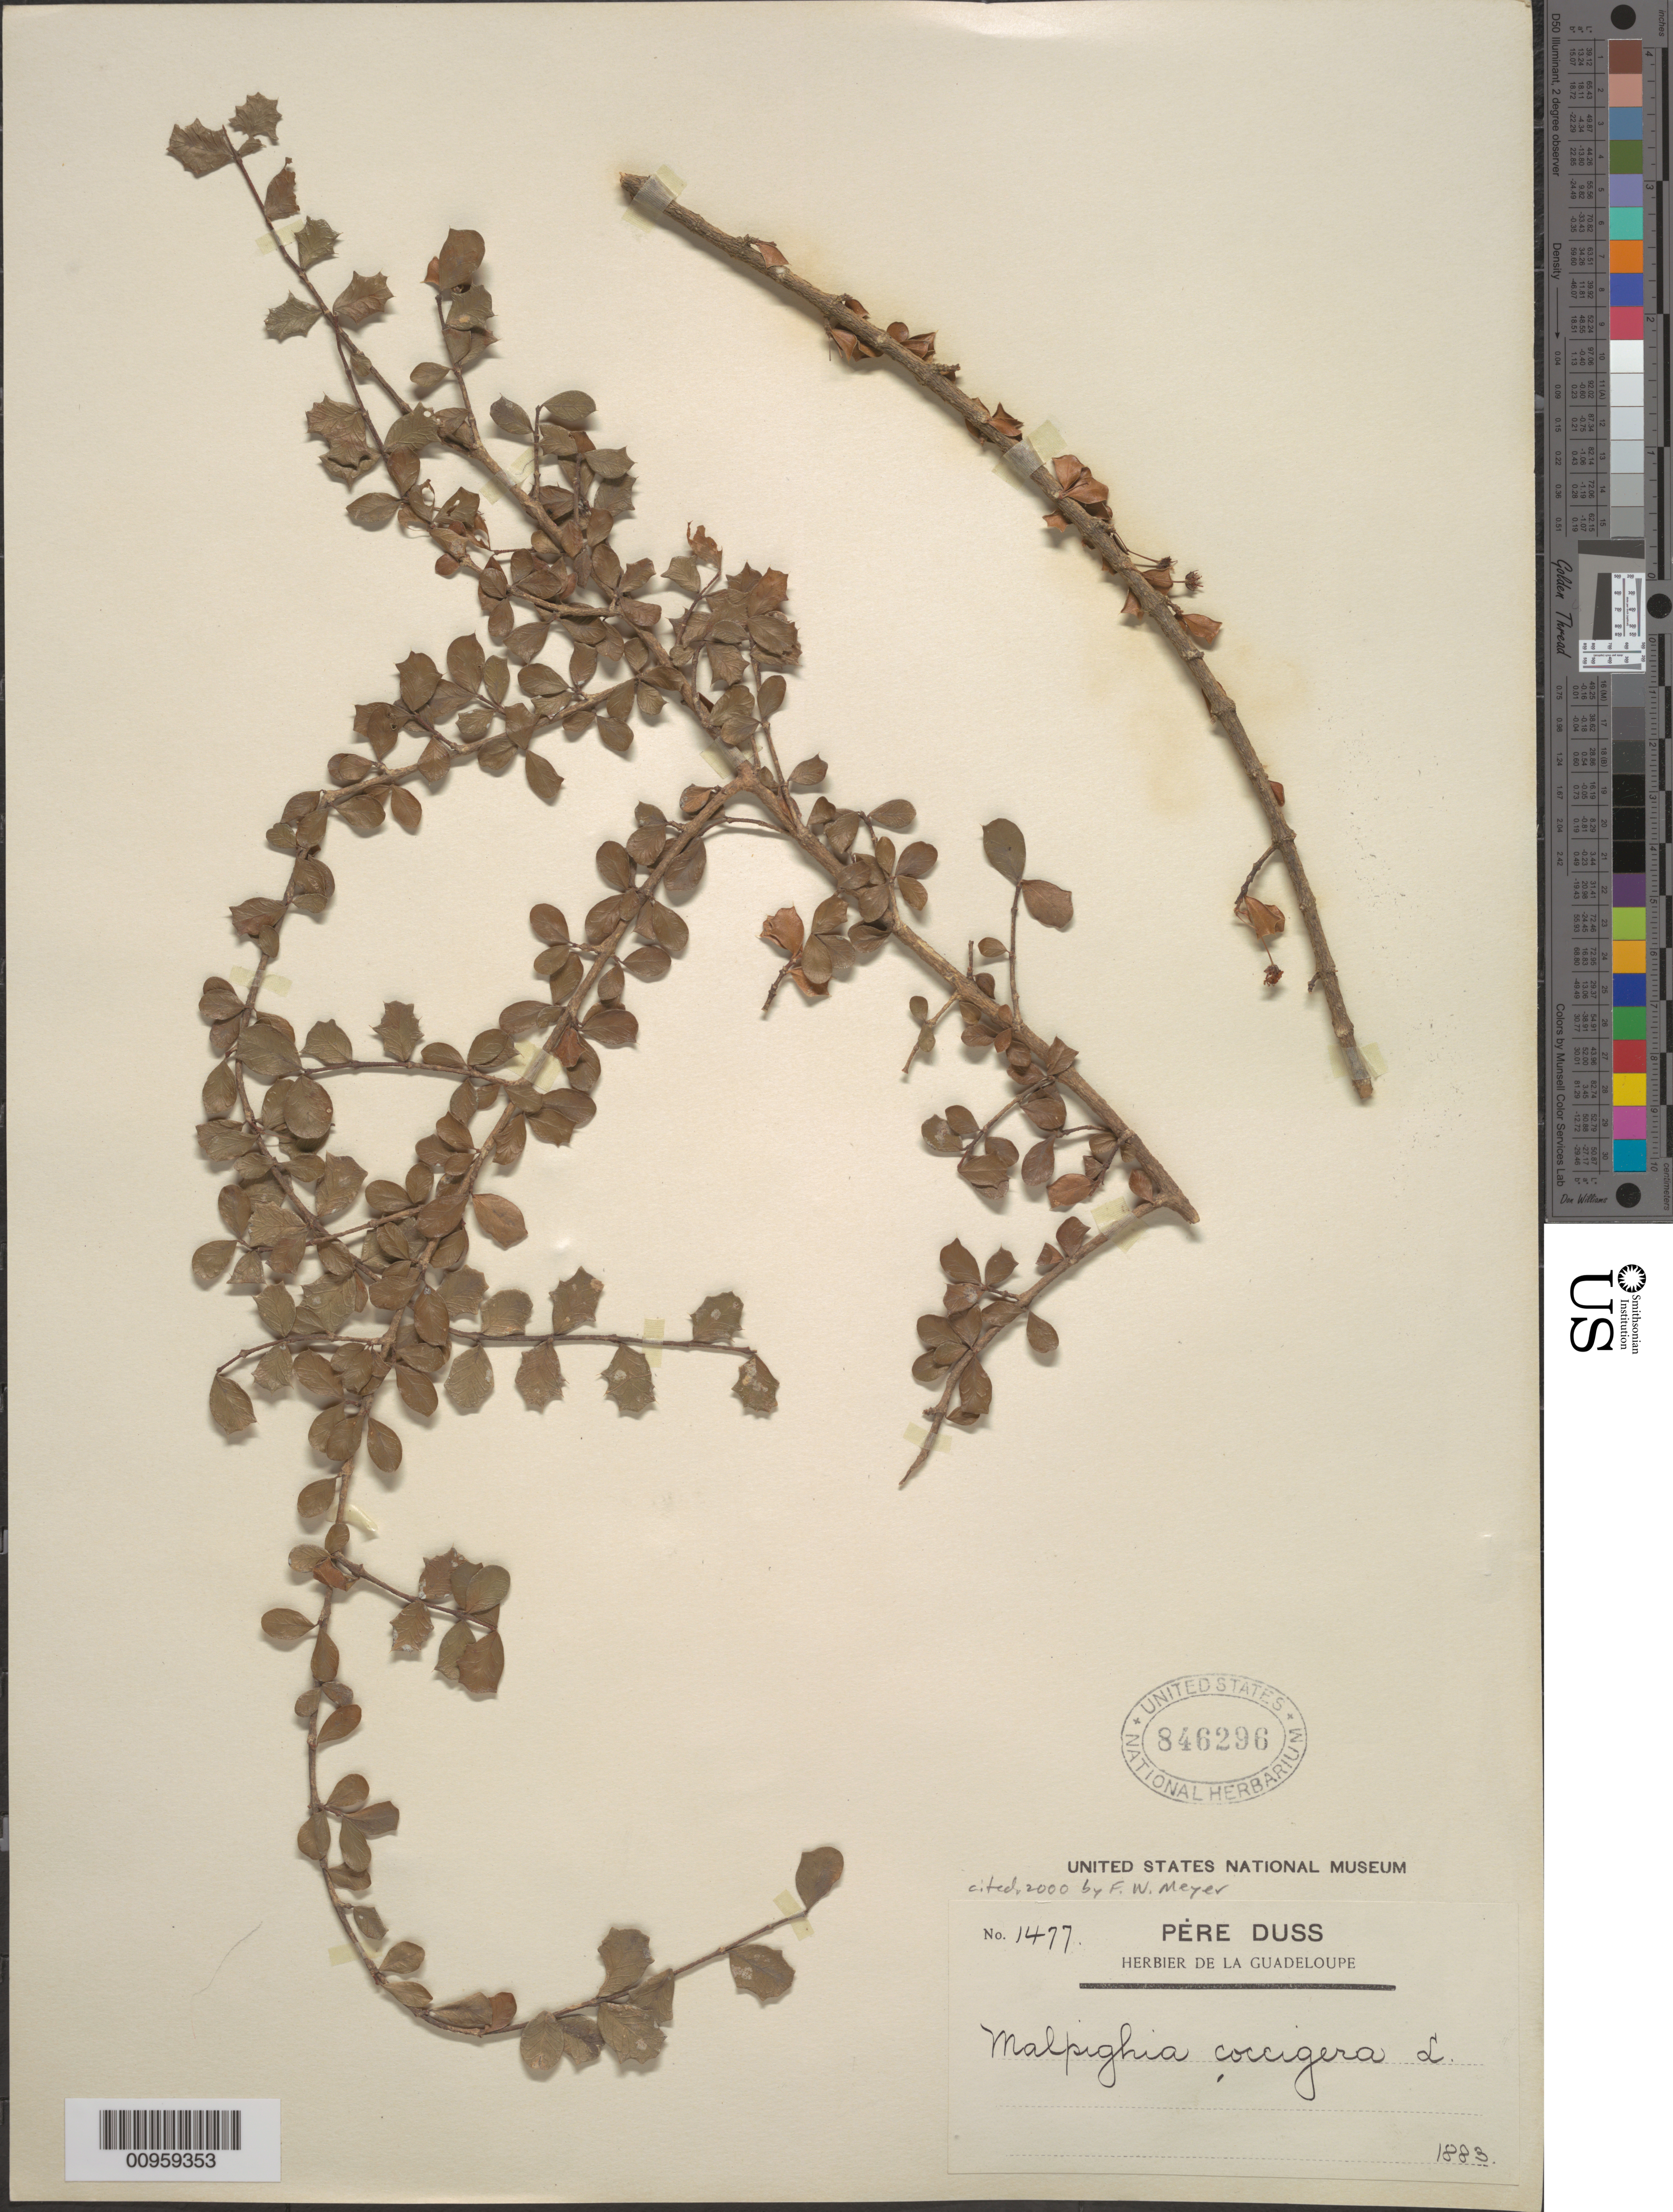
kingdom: Plantae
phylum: Tracheophyta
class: Magnoliopsida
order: Malpighiales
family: Malpighiaceae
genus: Malpighia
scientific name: Malpighia coccigera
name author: L.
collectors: Père Duss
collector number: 1477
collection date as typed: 1883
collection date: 1883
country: Guadeloupe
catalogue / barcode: US 846296